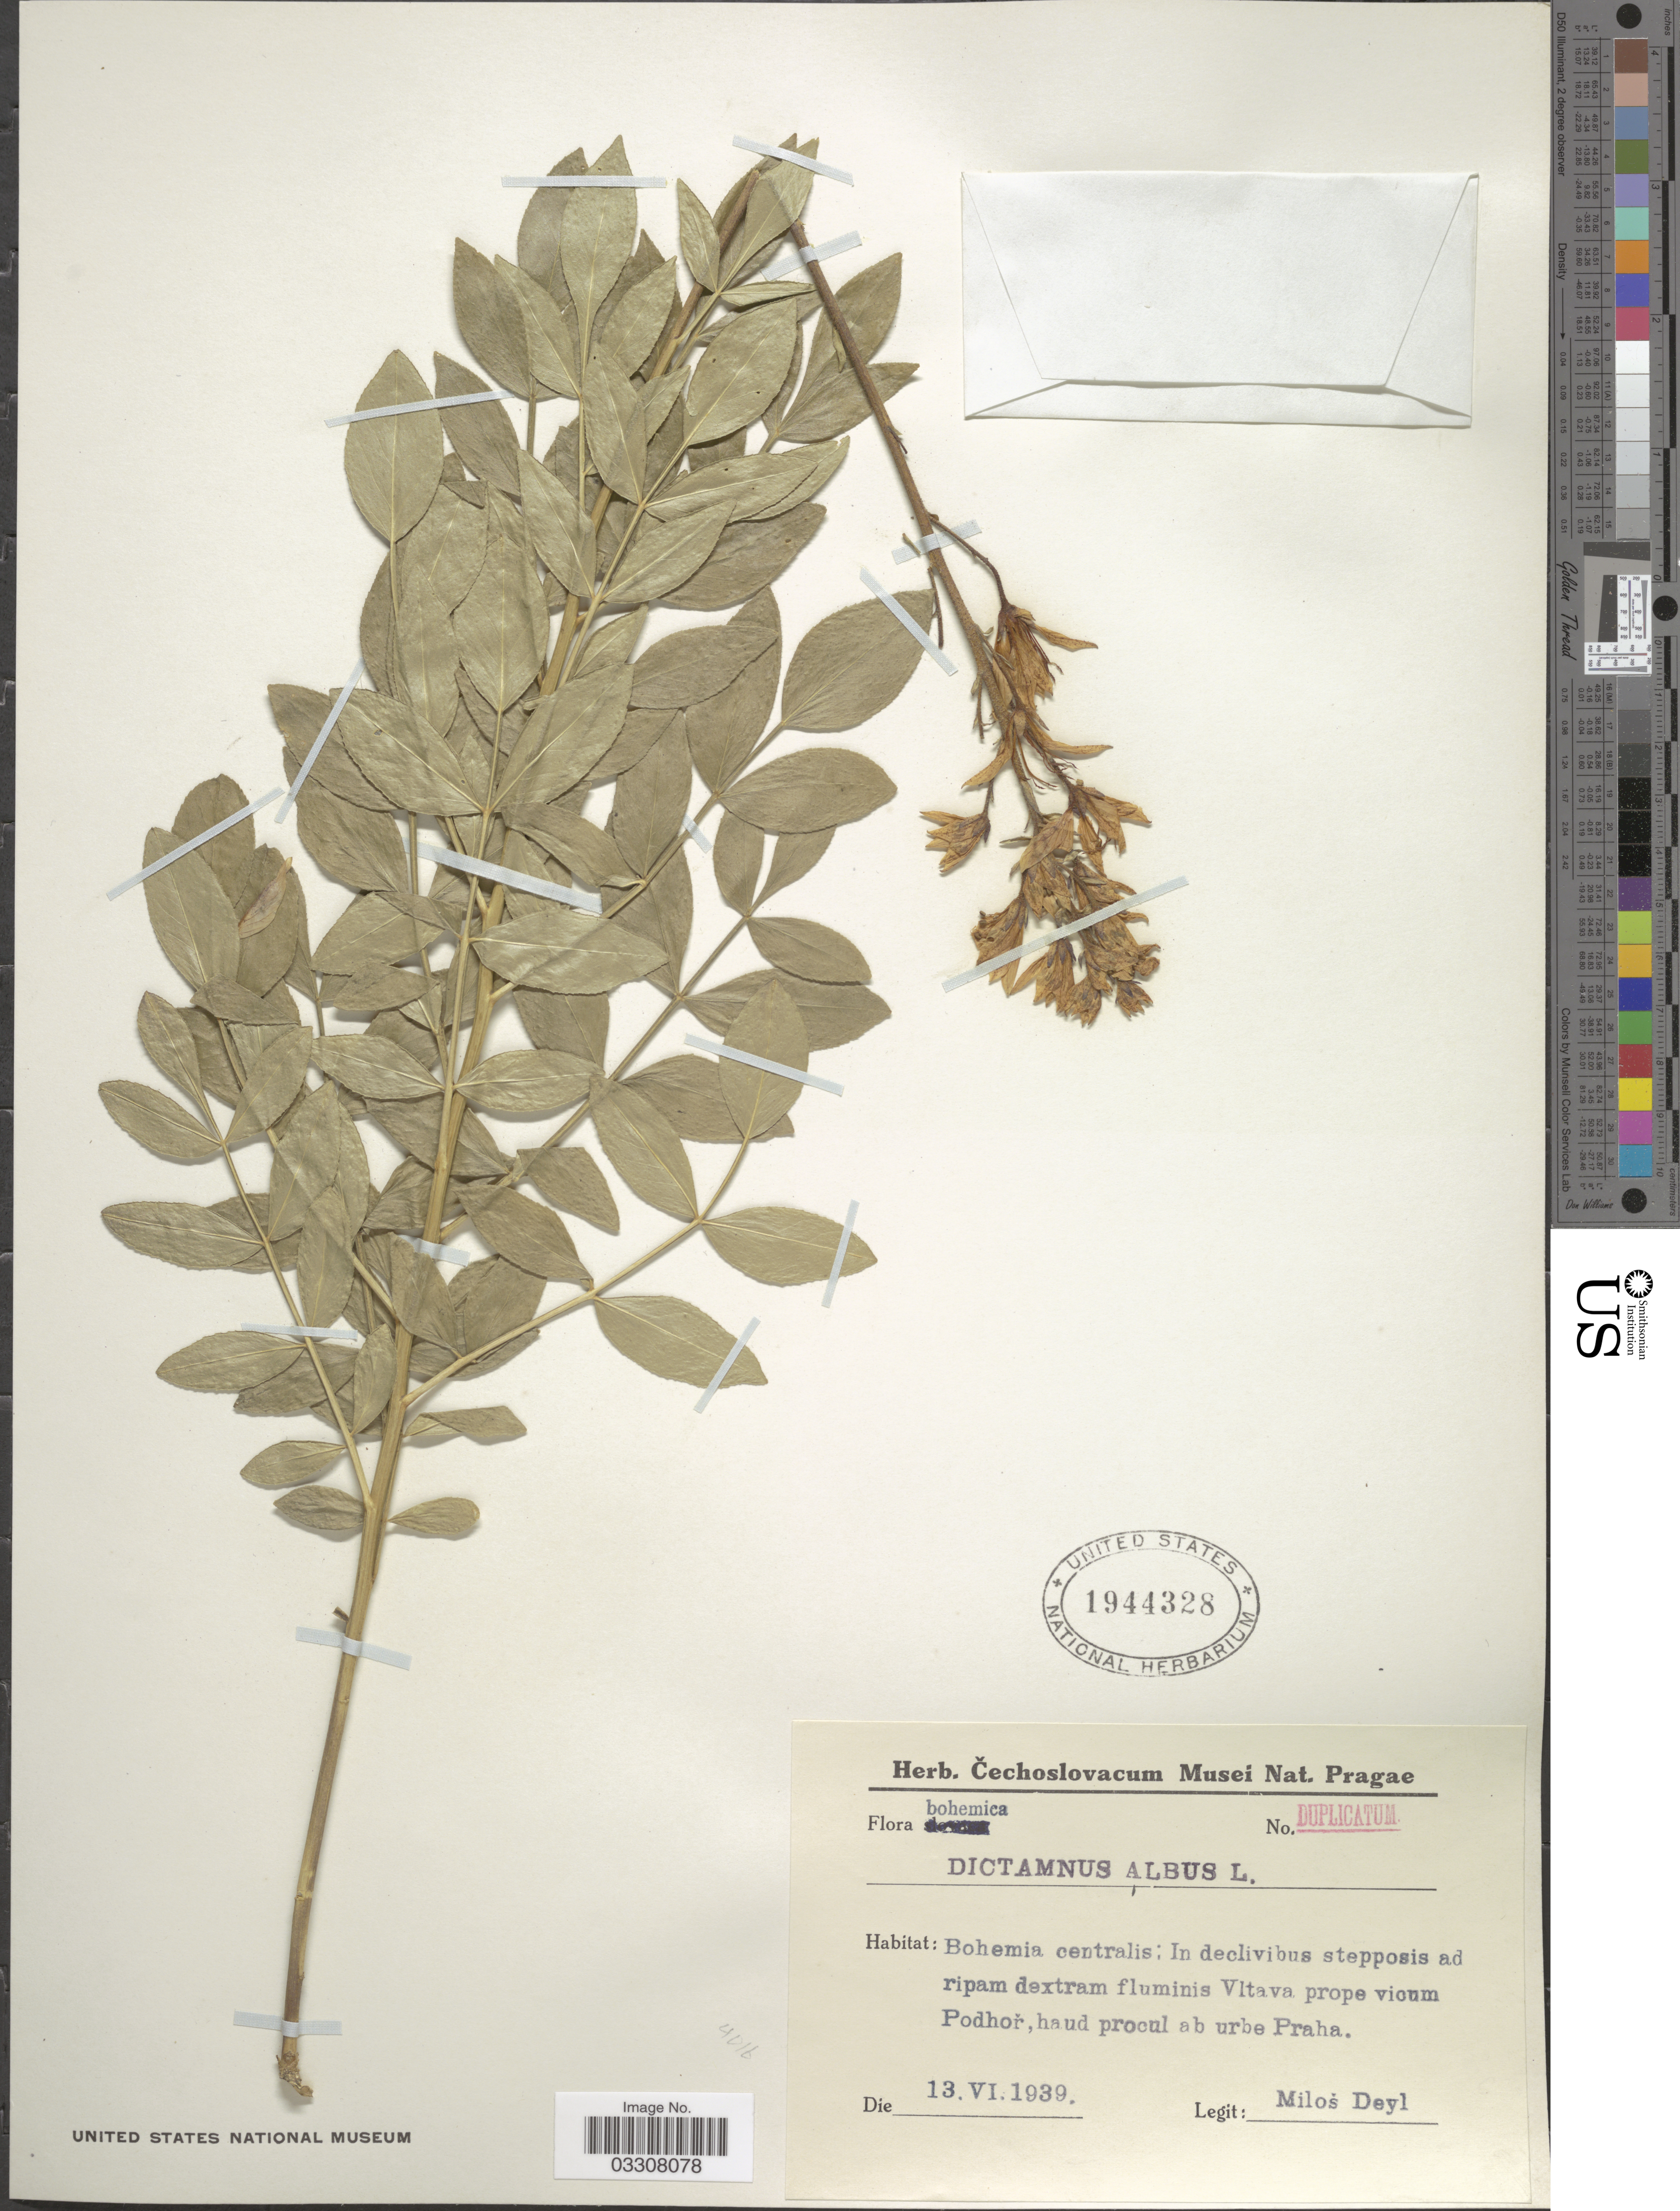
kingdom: Plantae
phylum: Tracheophyta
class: Magnoliopsida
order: Sapindales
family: Rutaceae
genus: Dictamnus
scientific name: Dictamnus albus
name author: L.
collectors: M. Deyl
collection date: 1939-06-13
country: Czechia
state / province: Central Bohemian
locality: Bohemica. Bohemia centralis: In declivibus stepposis ad ripam dextram fluminis Vltava prope vicum Podhoř, haud procul ab urbe Praha.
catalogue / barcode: US 1944328